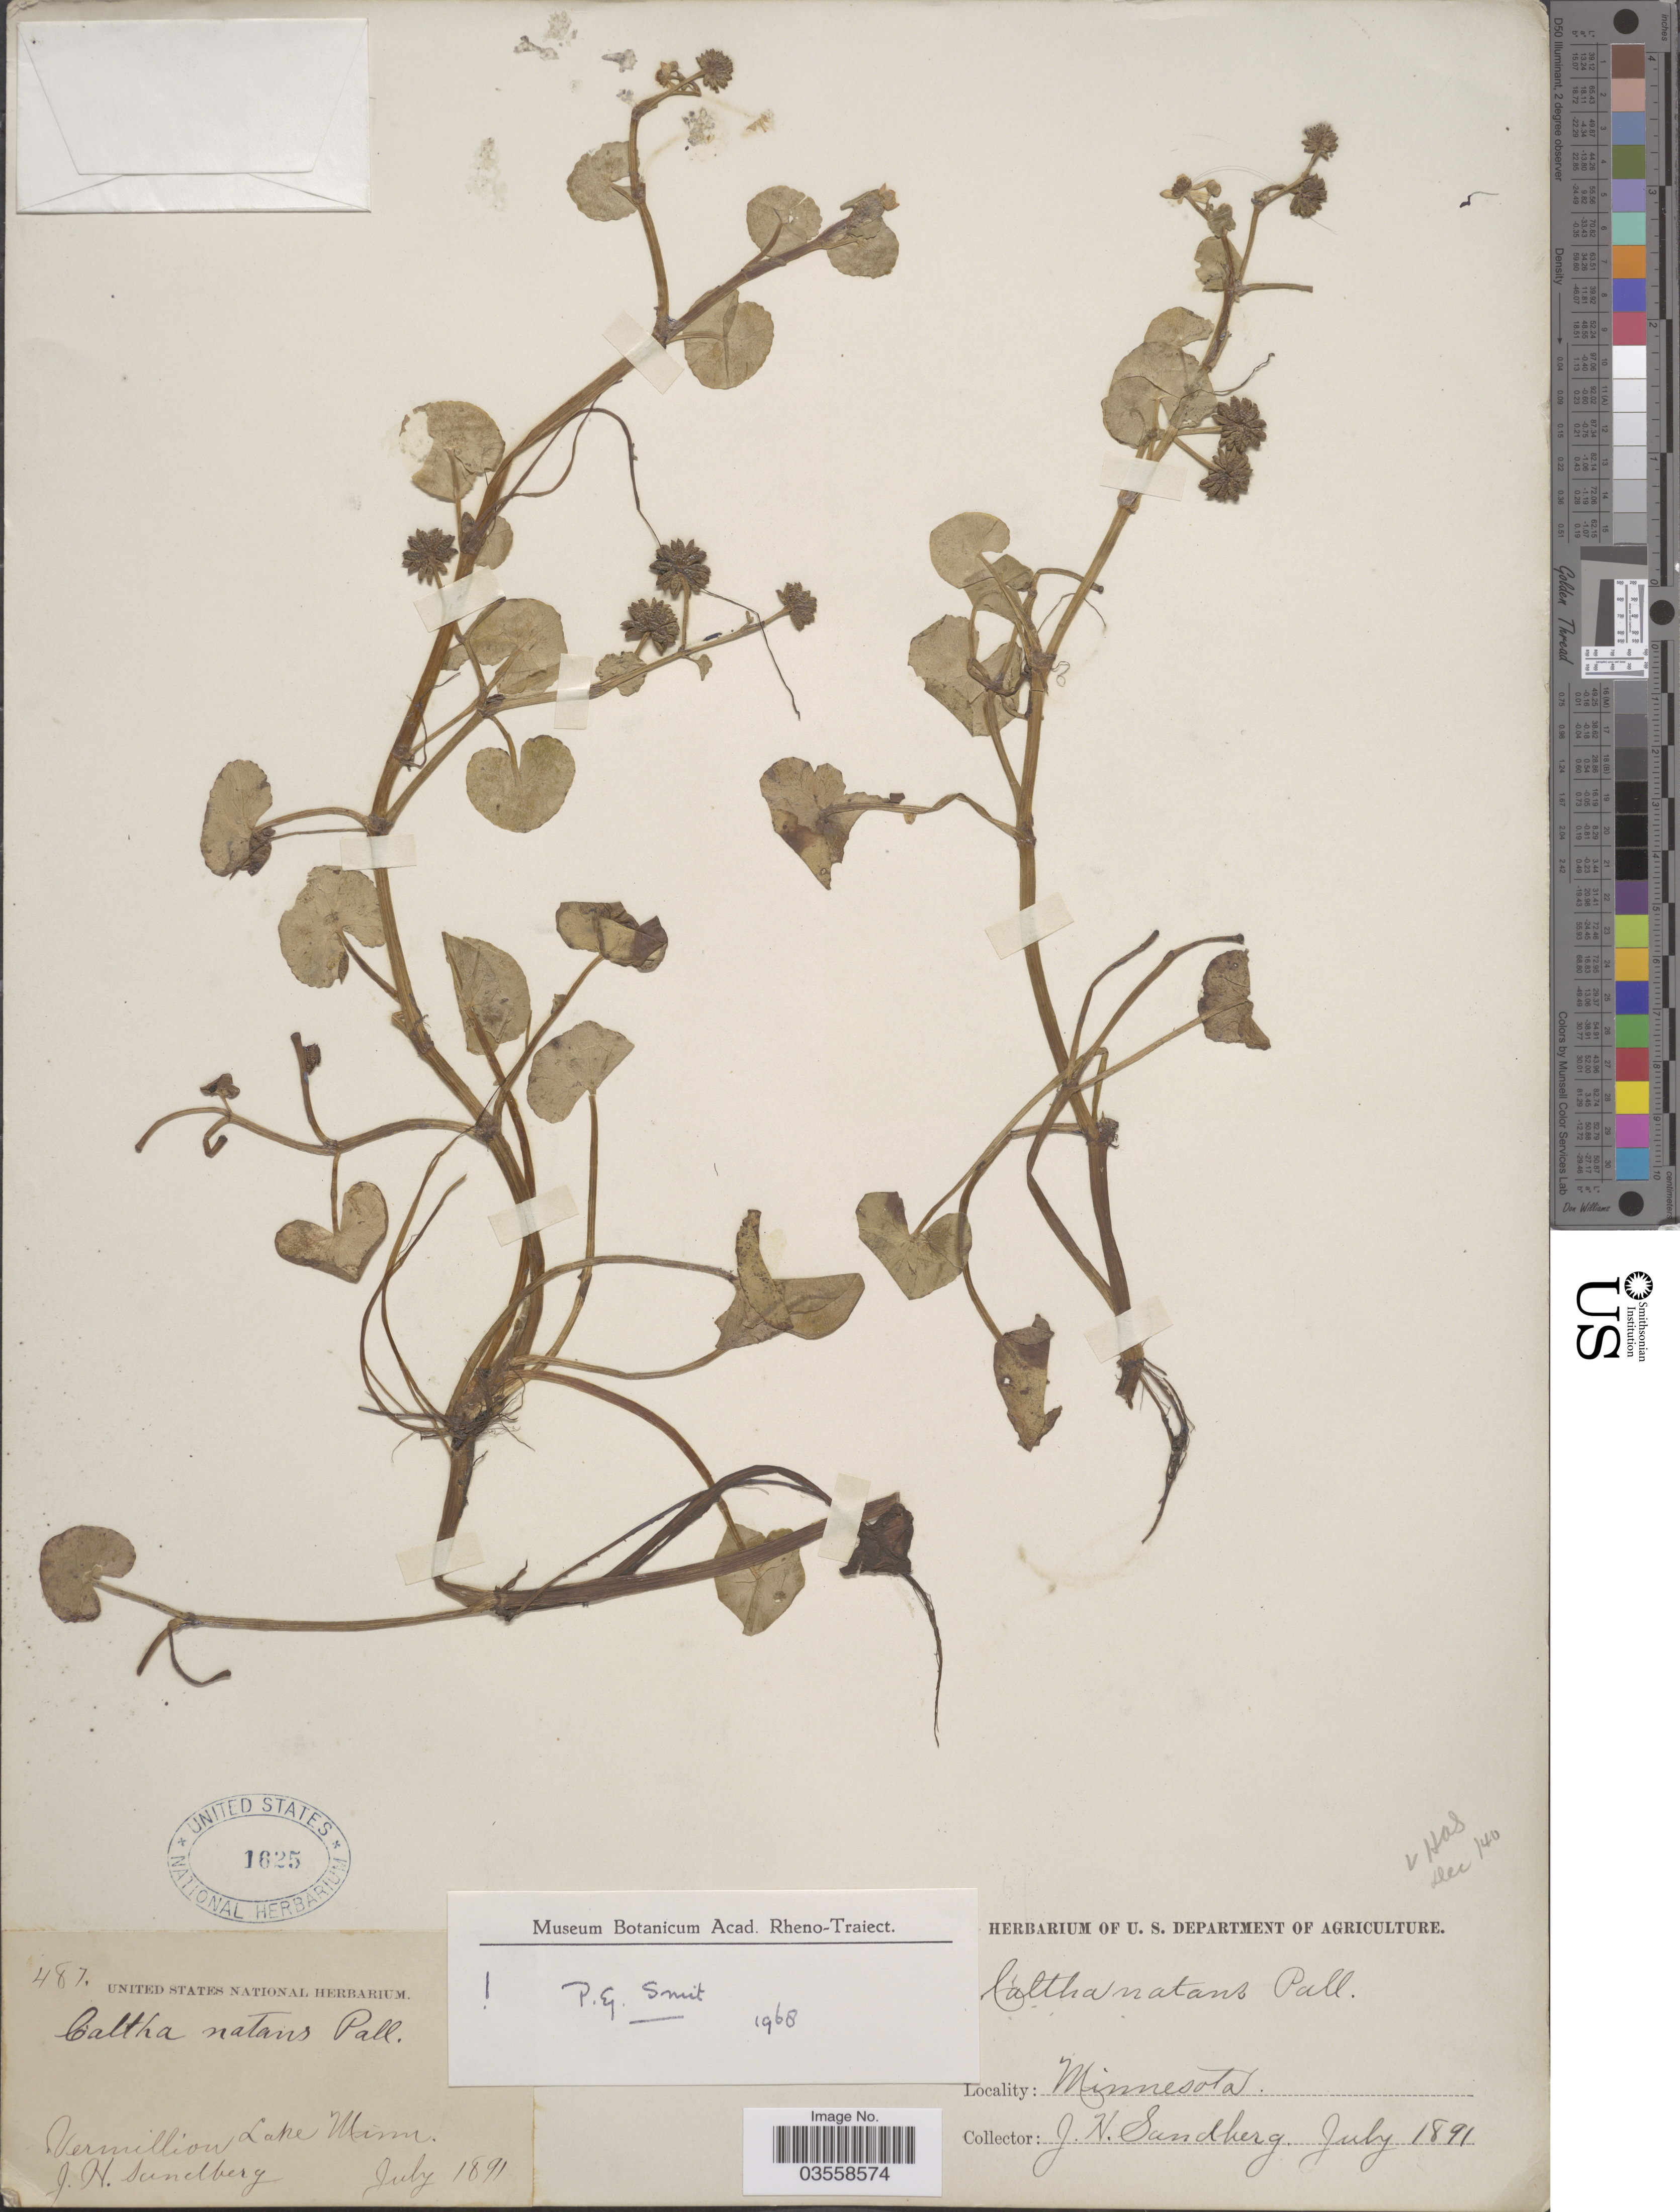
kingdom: Plantae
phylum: Tracheophyta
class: Magnoliopsida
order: Ranunculales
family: Ranunculaceae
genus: Caltha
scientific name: Caltha natans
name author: Pall.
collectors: J. H. Sandberg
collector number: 487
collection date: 1891-07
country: United States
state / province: Minnesota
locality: Vermillion Lake.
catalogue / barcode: US 1625